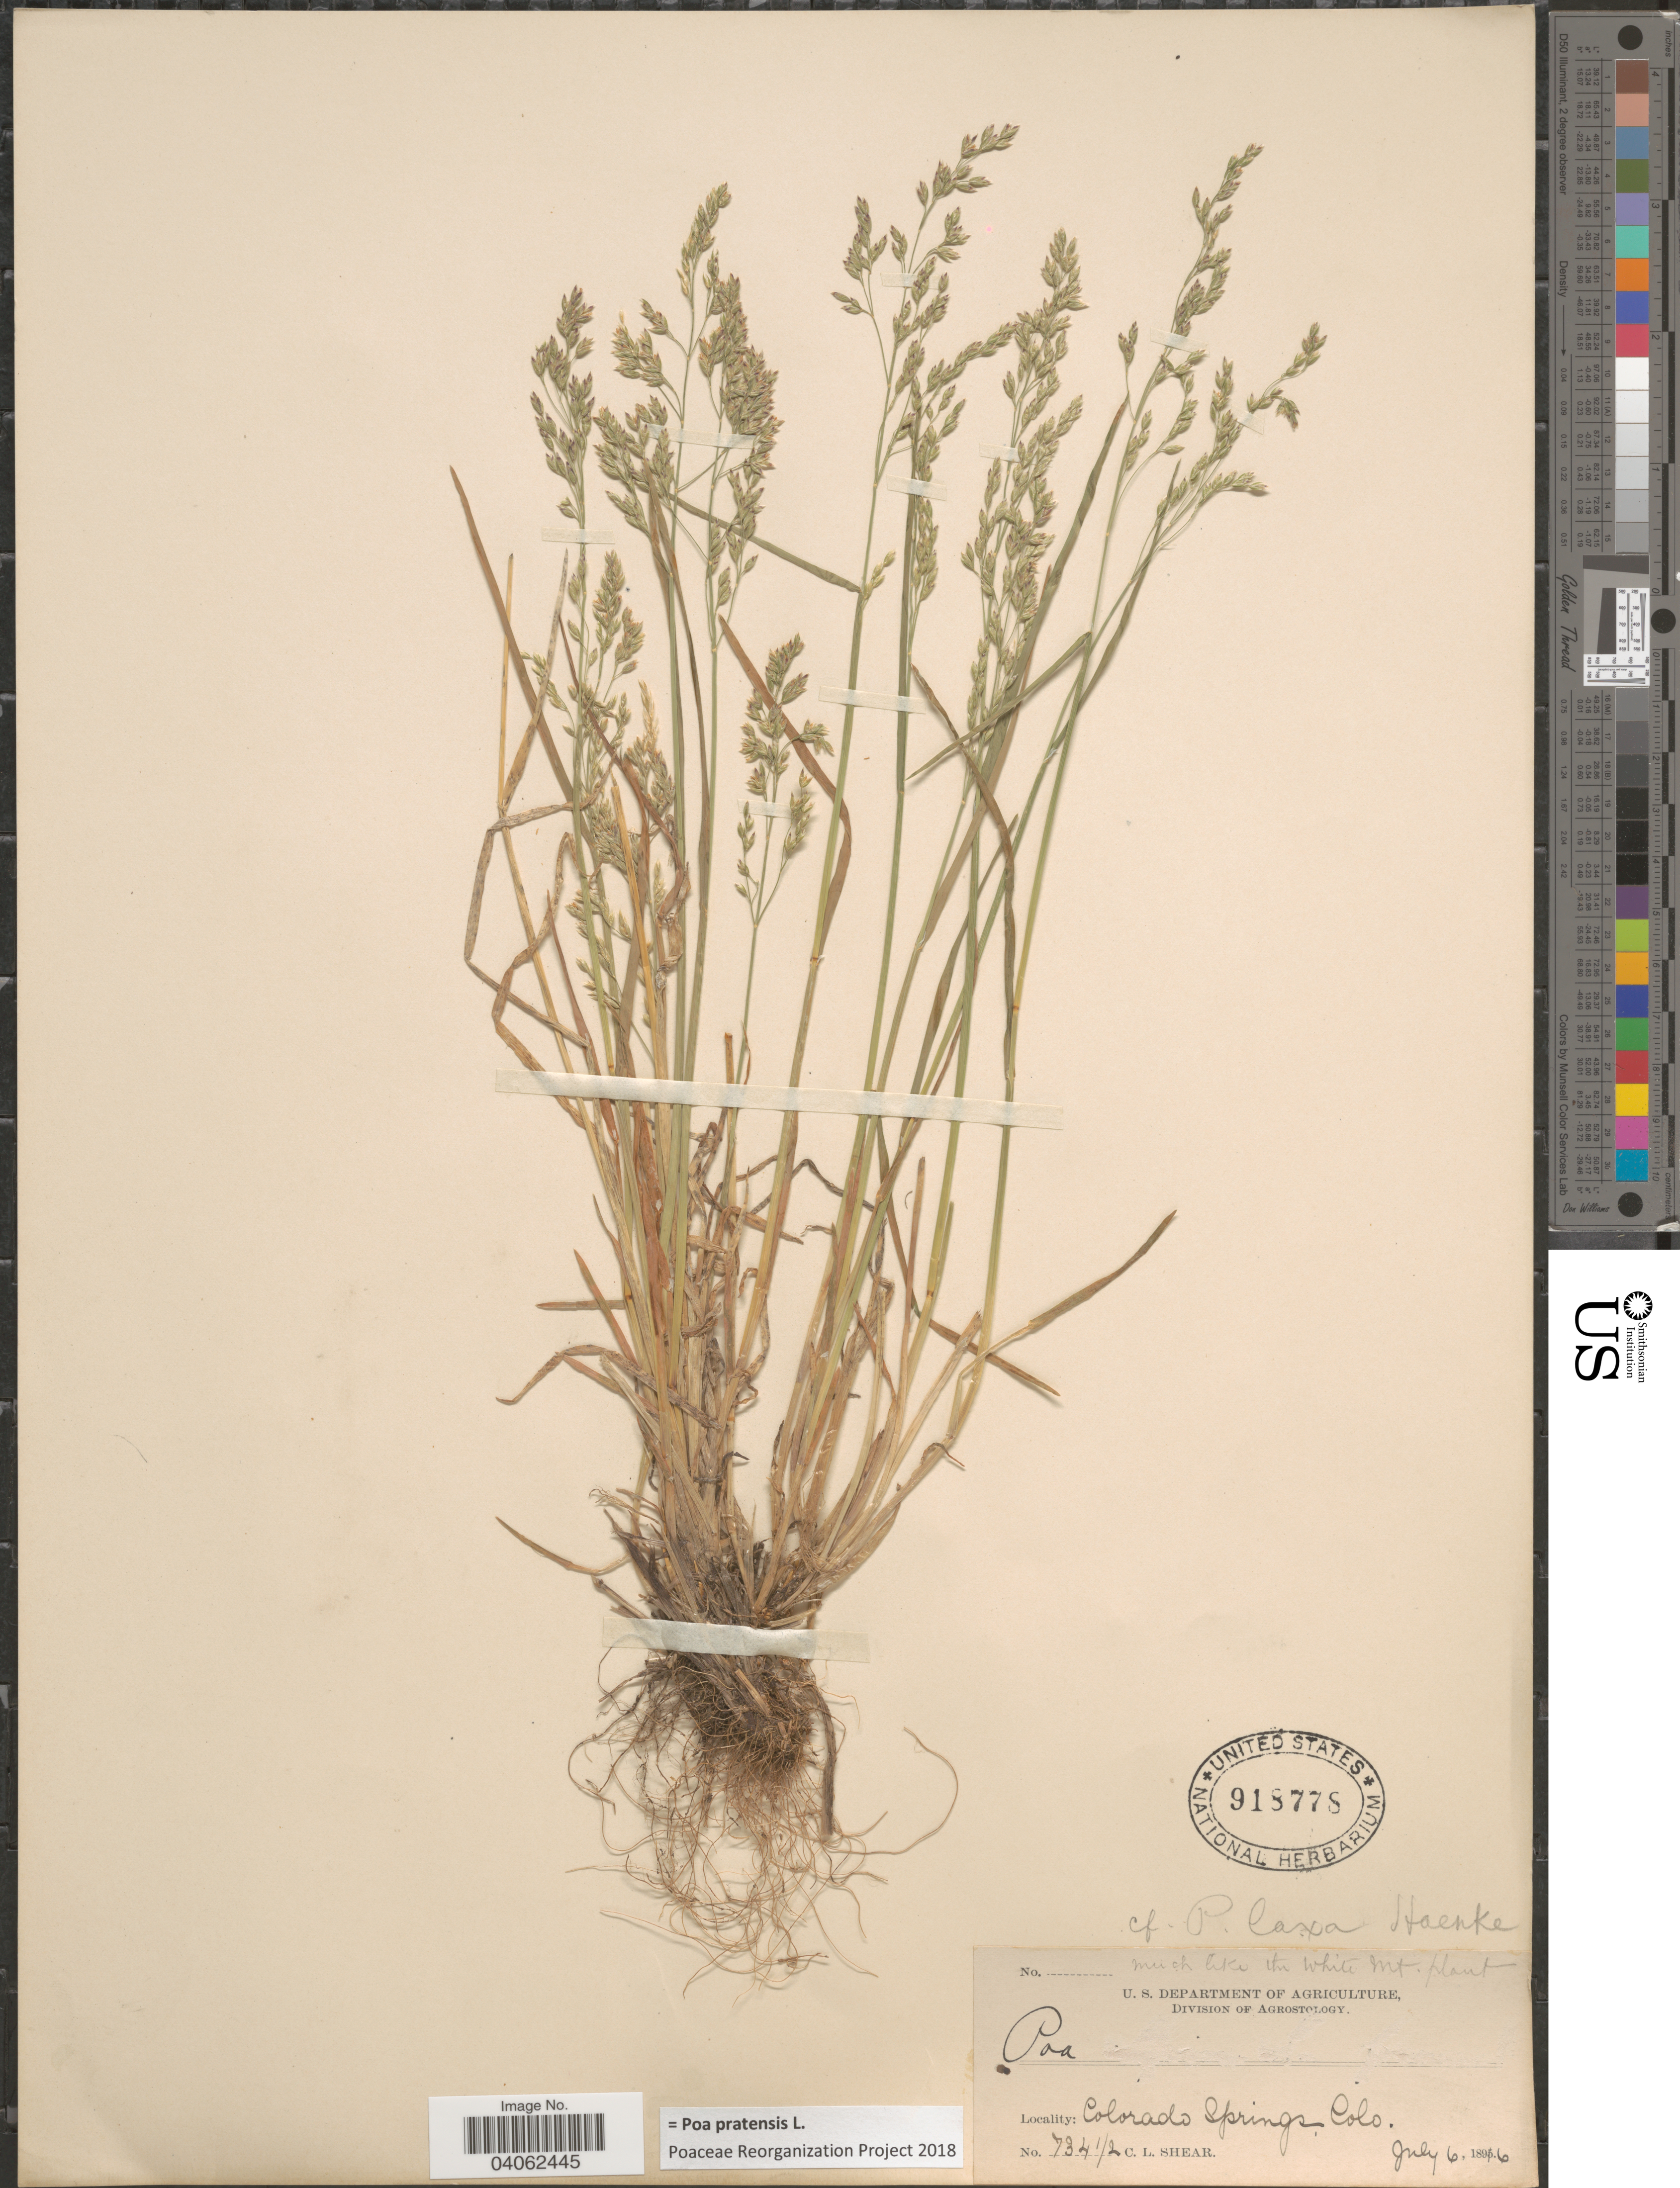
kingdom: Plantae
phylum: Tracheophyta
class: Liliopsida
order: Poales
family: Poaceae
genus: Poa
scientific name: Poa pratensis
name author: L.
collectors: C. L. Shear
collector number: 734½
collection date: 1896-07-06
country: United States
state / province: Colorado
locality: Colorado Springs.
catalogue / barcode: US 918778